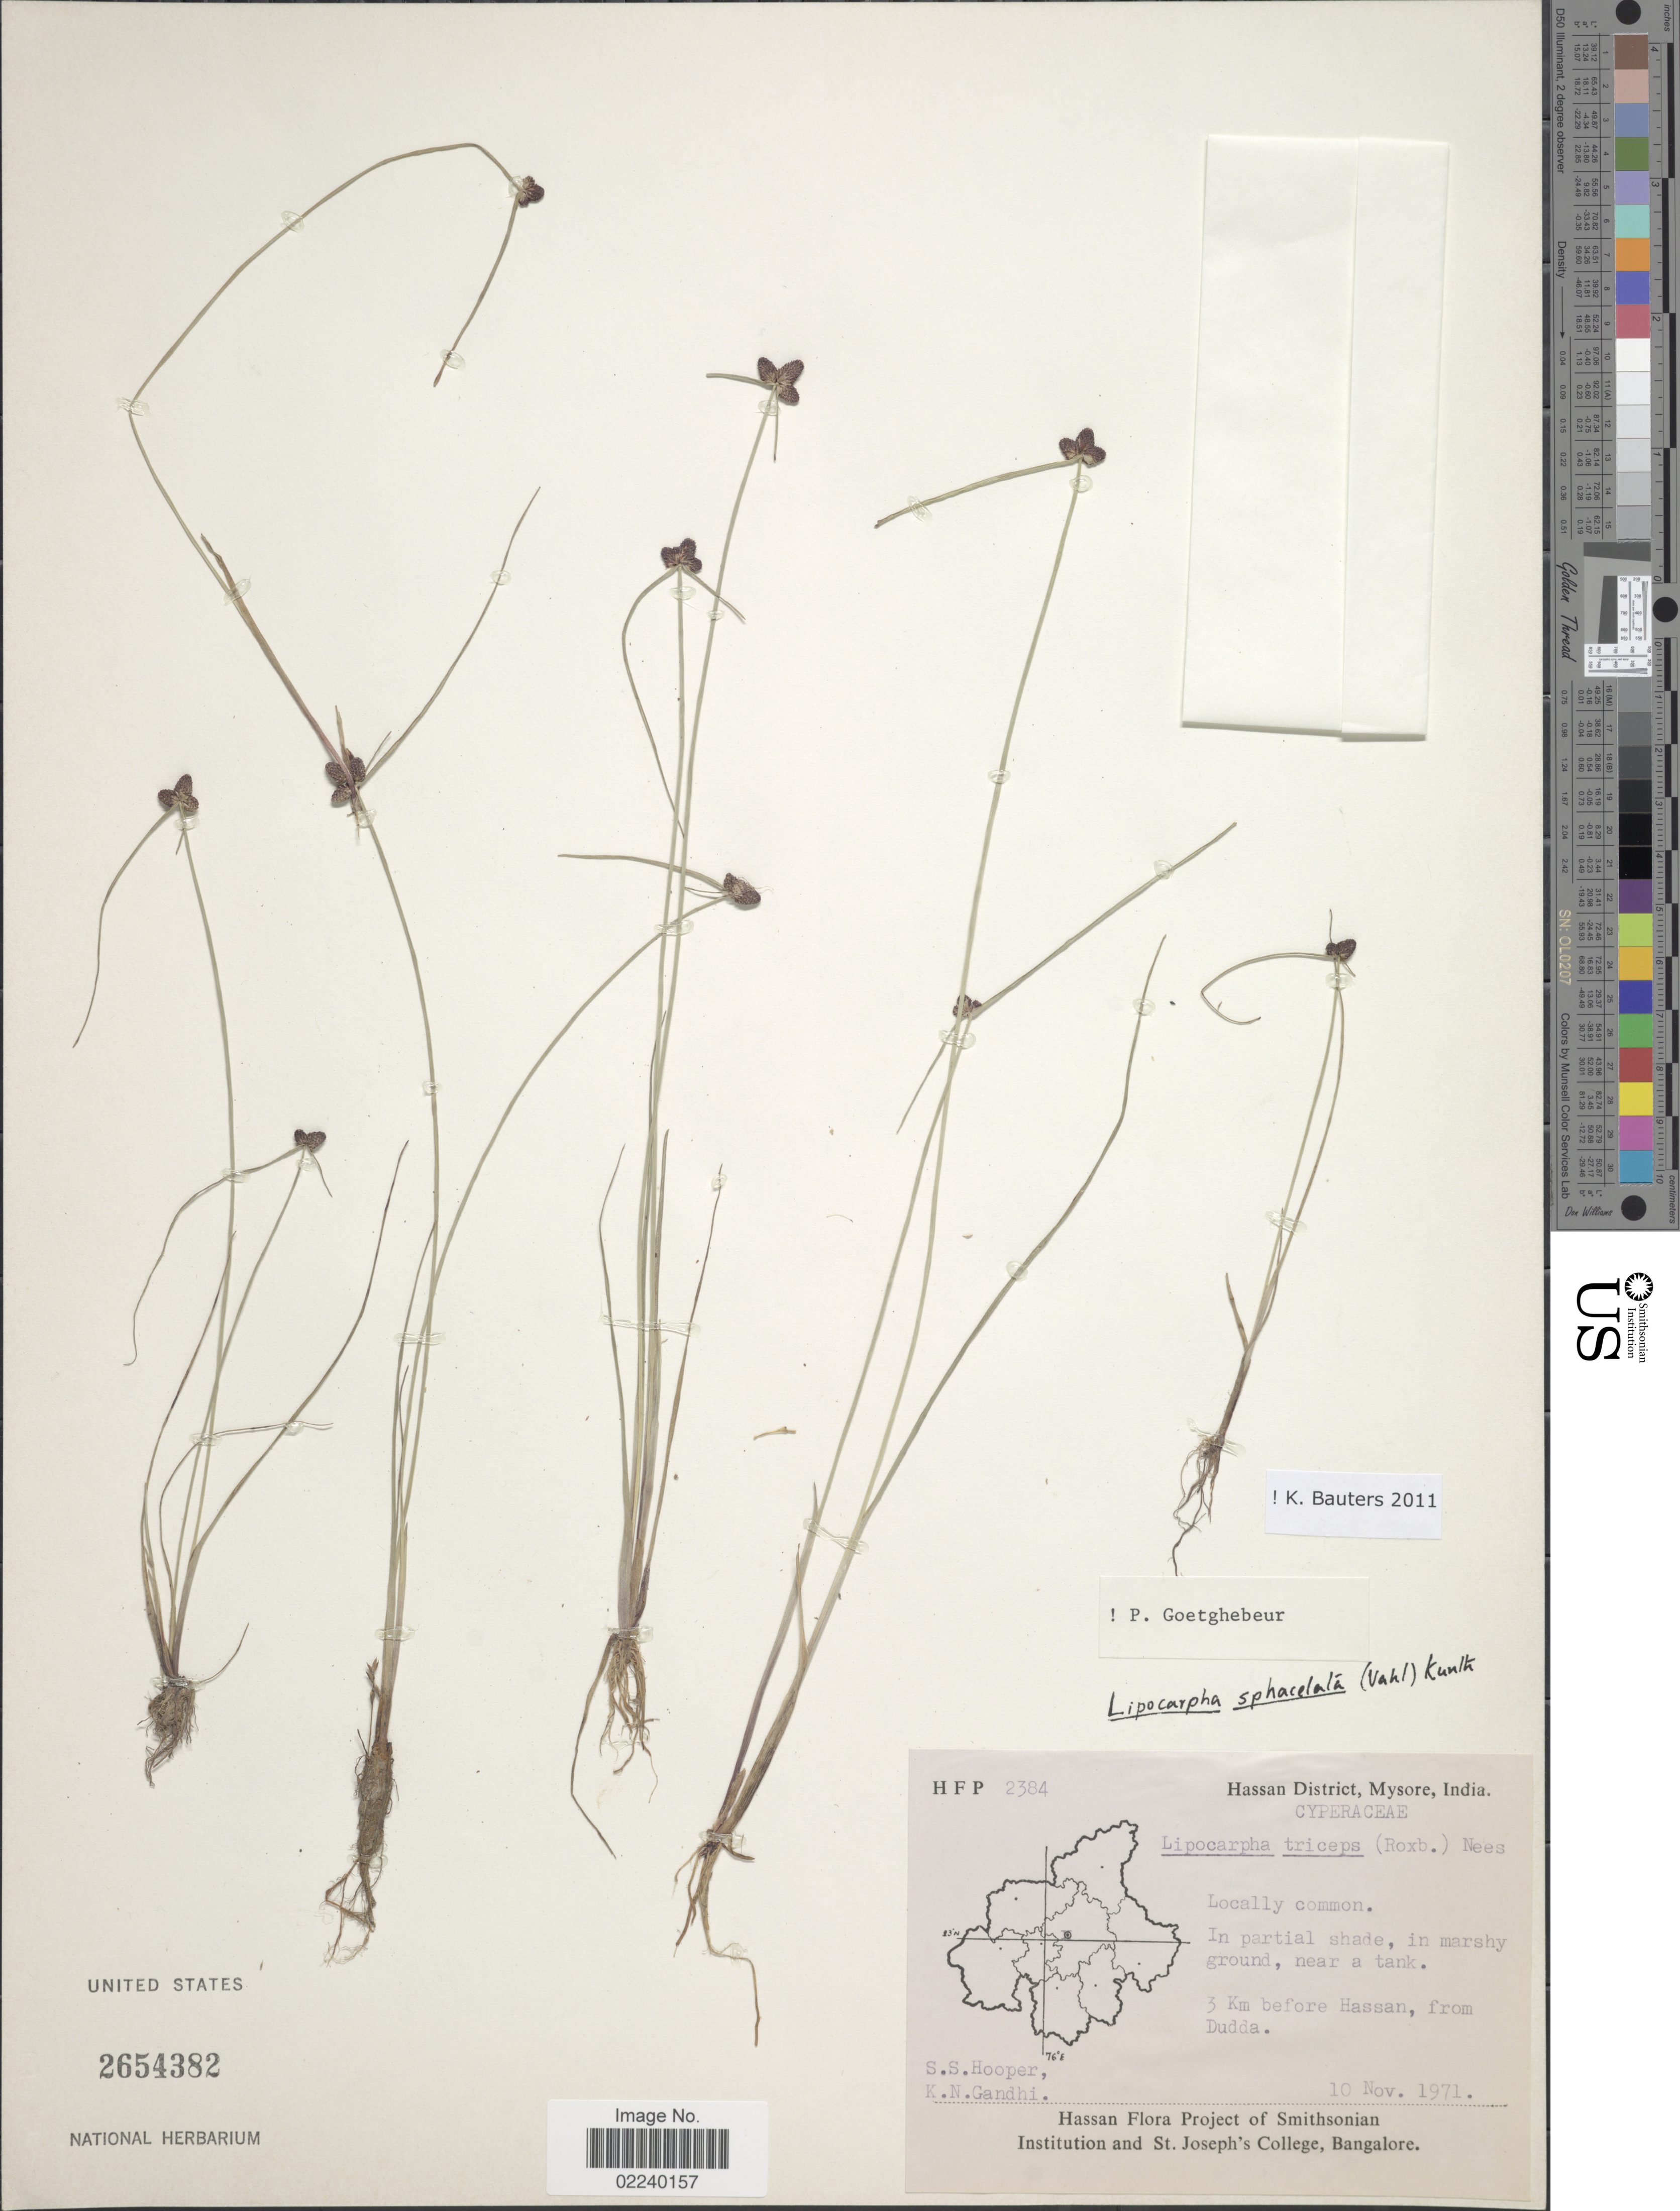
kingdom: Plantae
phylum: Tracheophyta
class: Liliopsida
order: Poales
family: Cyperaceae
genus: Cyperus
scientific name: Cyperus ceylanicus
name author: T. Koyama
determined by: Strong, M. T., (US), Smithsonian Institution - National Museum of Natural History (UNITED STATES)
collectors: S. S. Hooper & K. N. Gandhi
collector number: HFP2384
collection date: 1971-11-10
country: India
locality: Hassan District, Mysore, 3 km before Hassan, from Dudda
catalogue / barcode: US 2654382